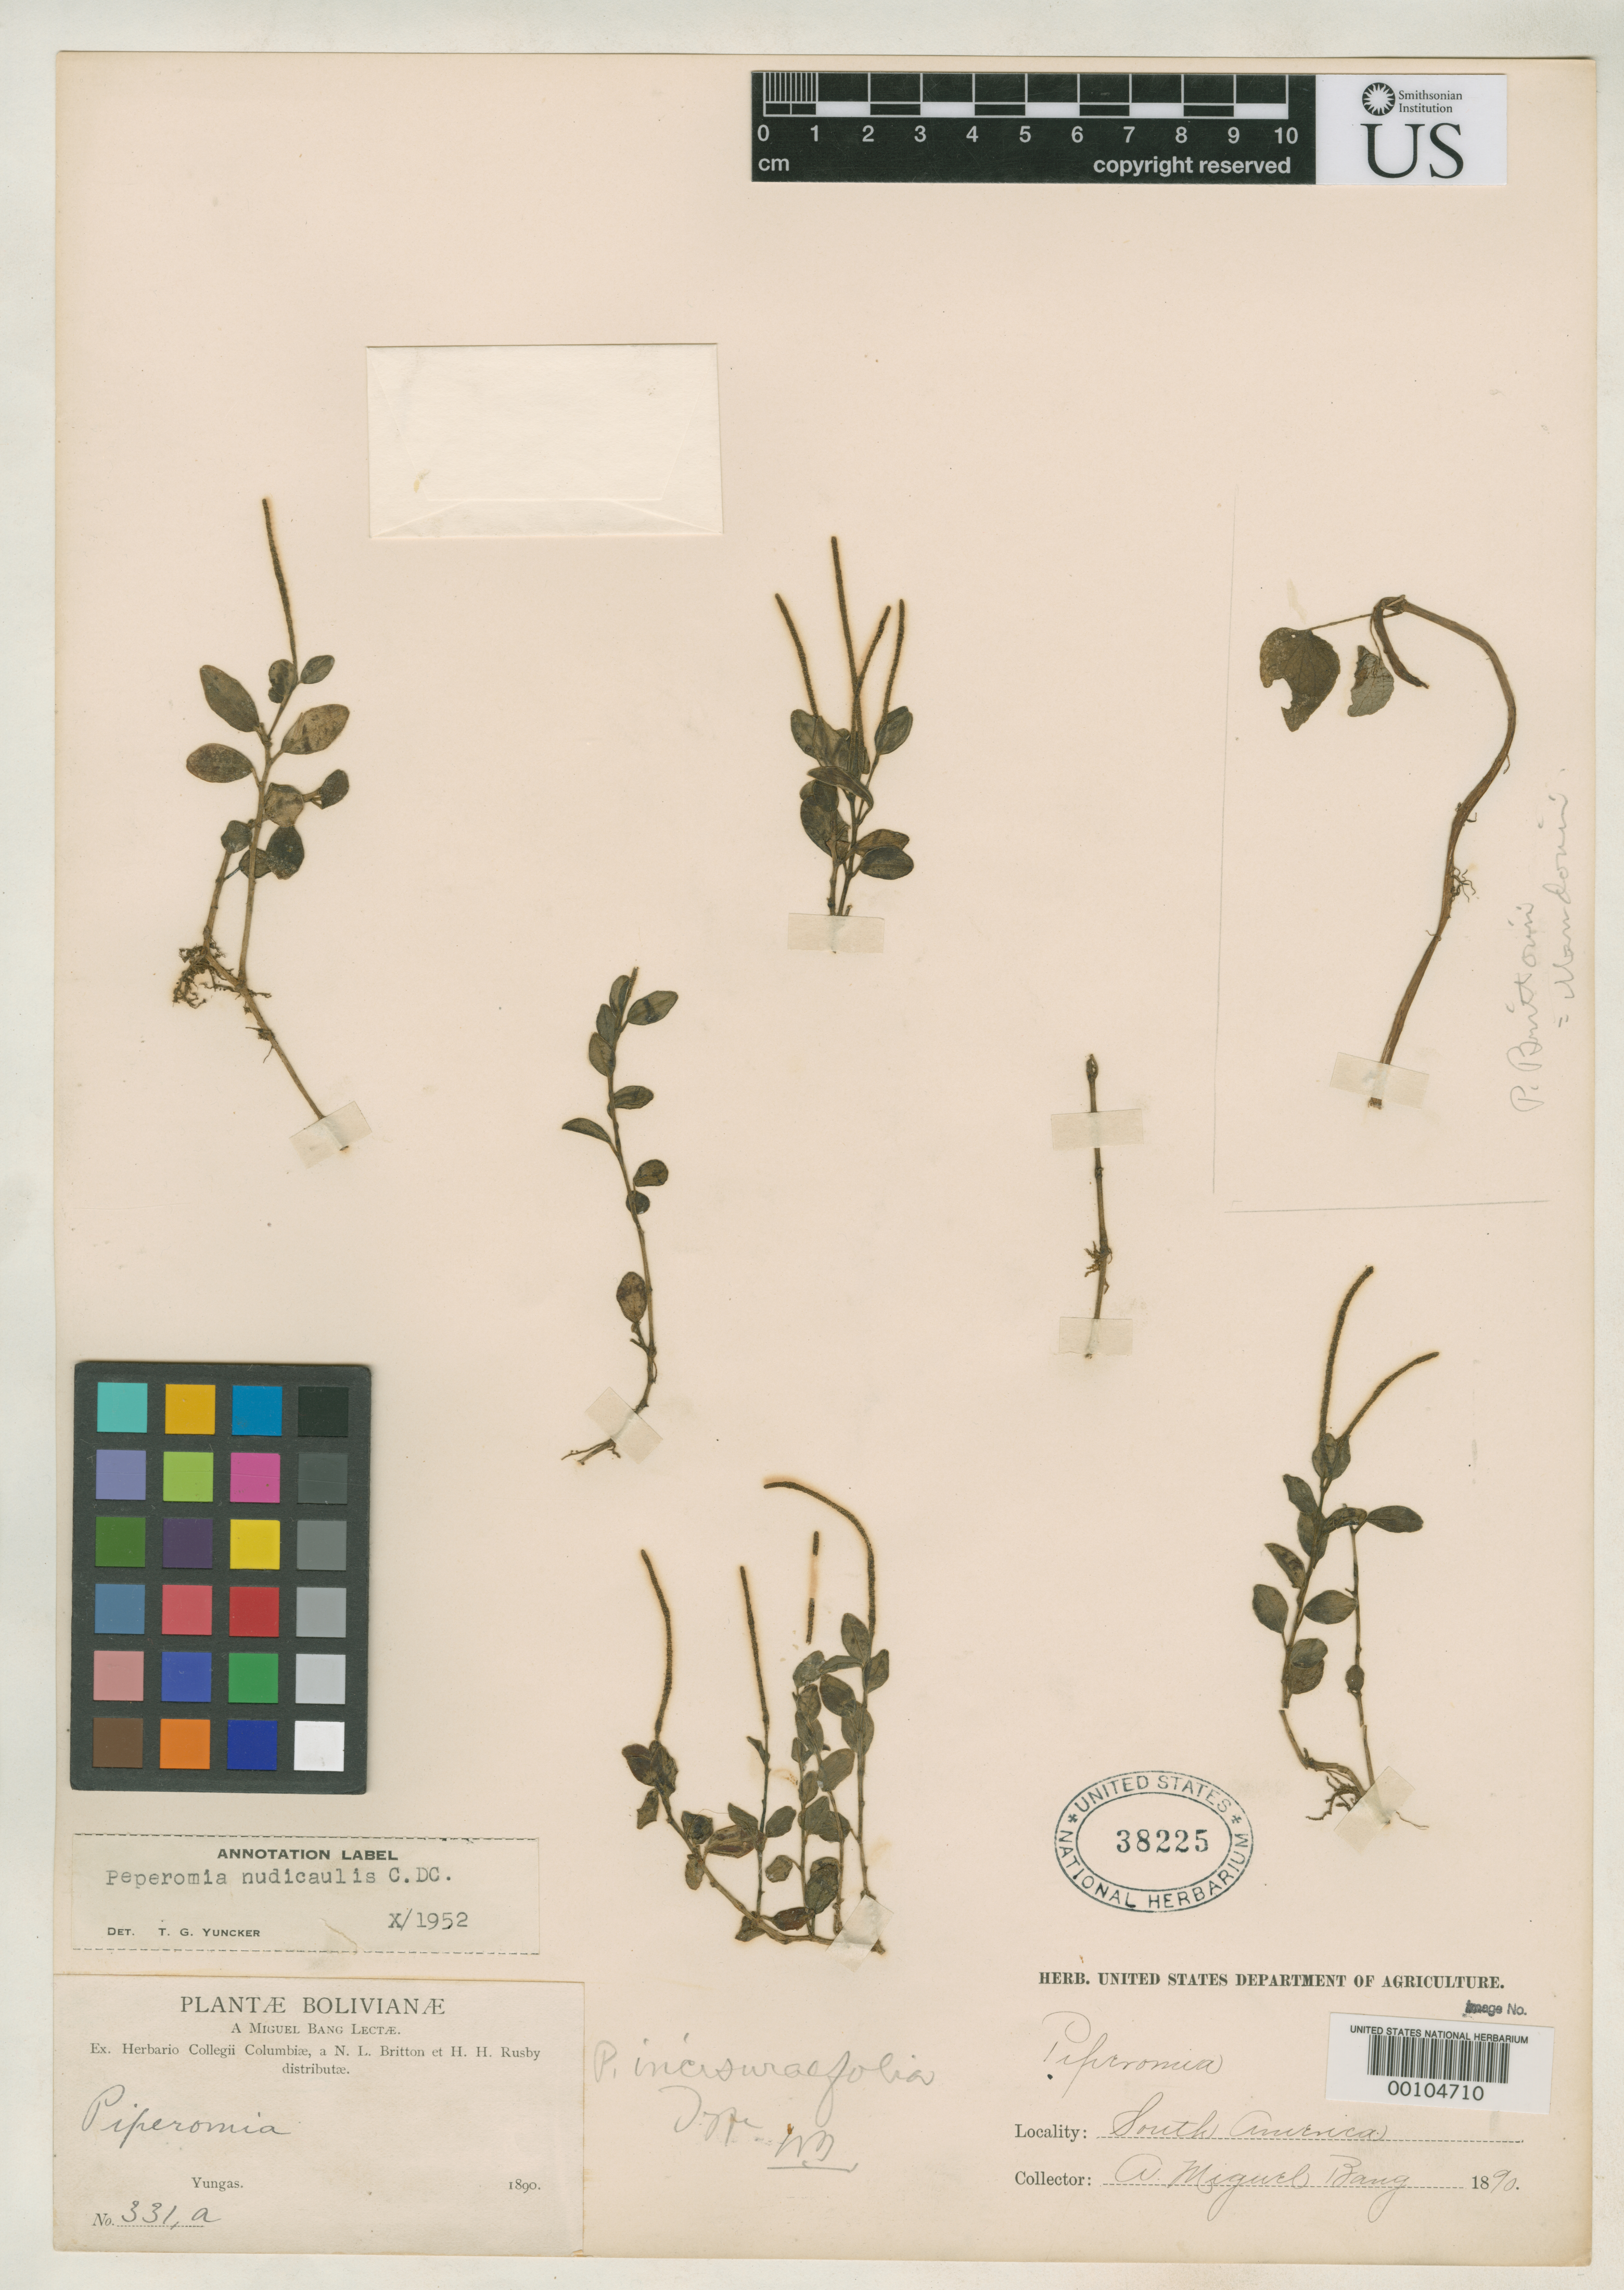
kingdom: Plantae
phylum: Tracheophyta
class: Magnoliopsida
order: Piperales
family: Piperaceae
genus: Peperomia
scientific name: Peperomia nudicaulis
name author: C. DC.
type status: Isotype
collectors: M. Bang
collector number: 331a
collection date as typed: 1890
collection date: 1890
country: Bolivia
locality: Yungas.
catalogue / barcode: US 38225